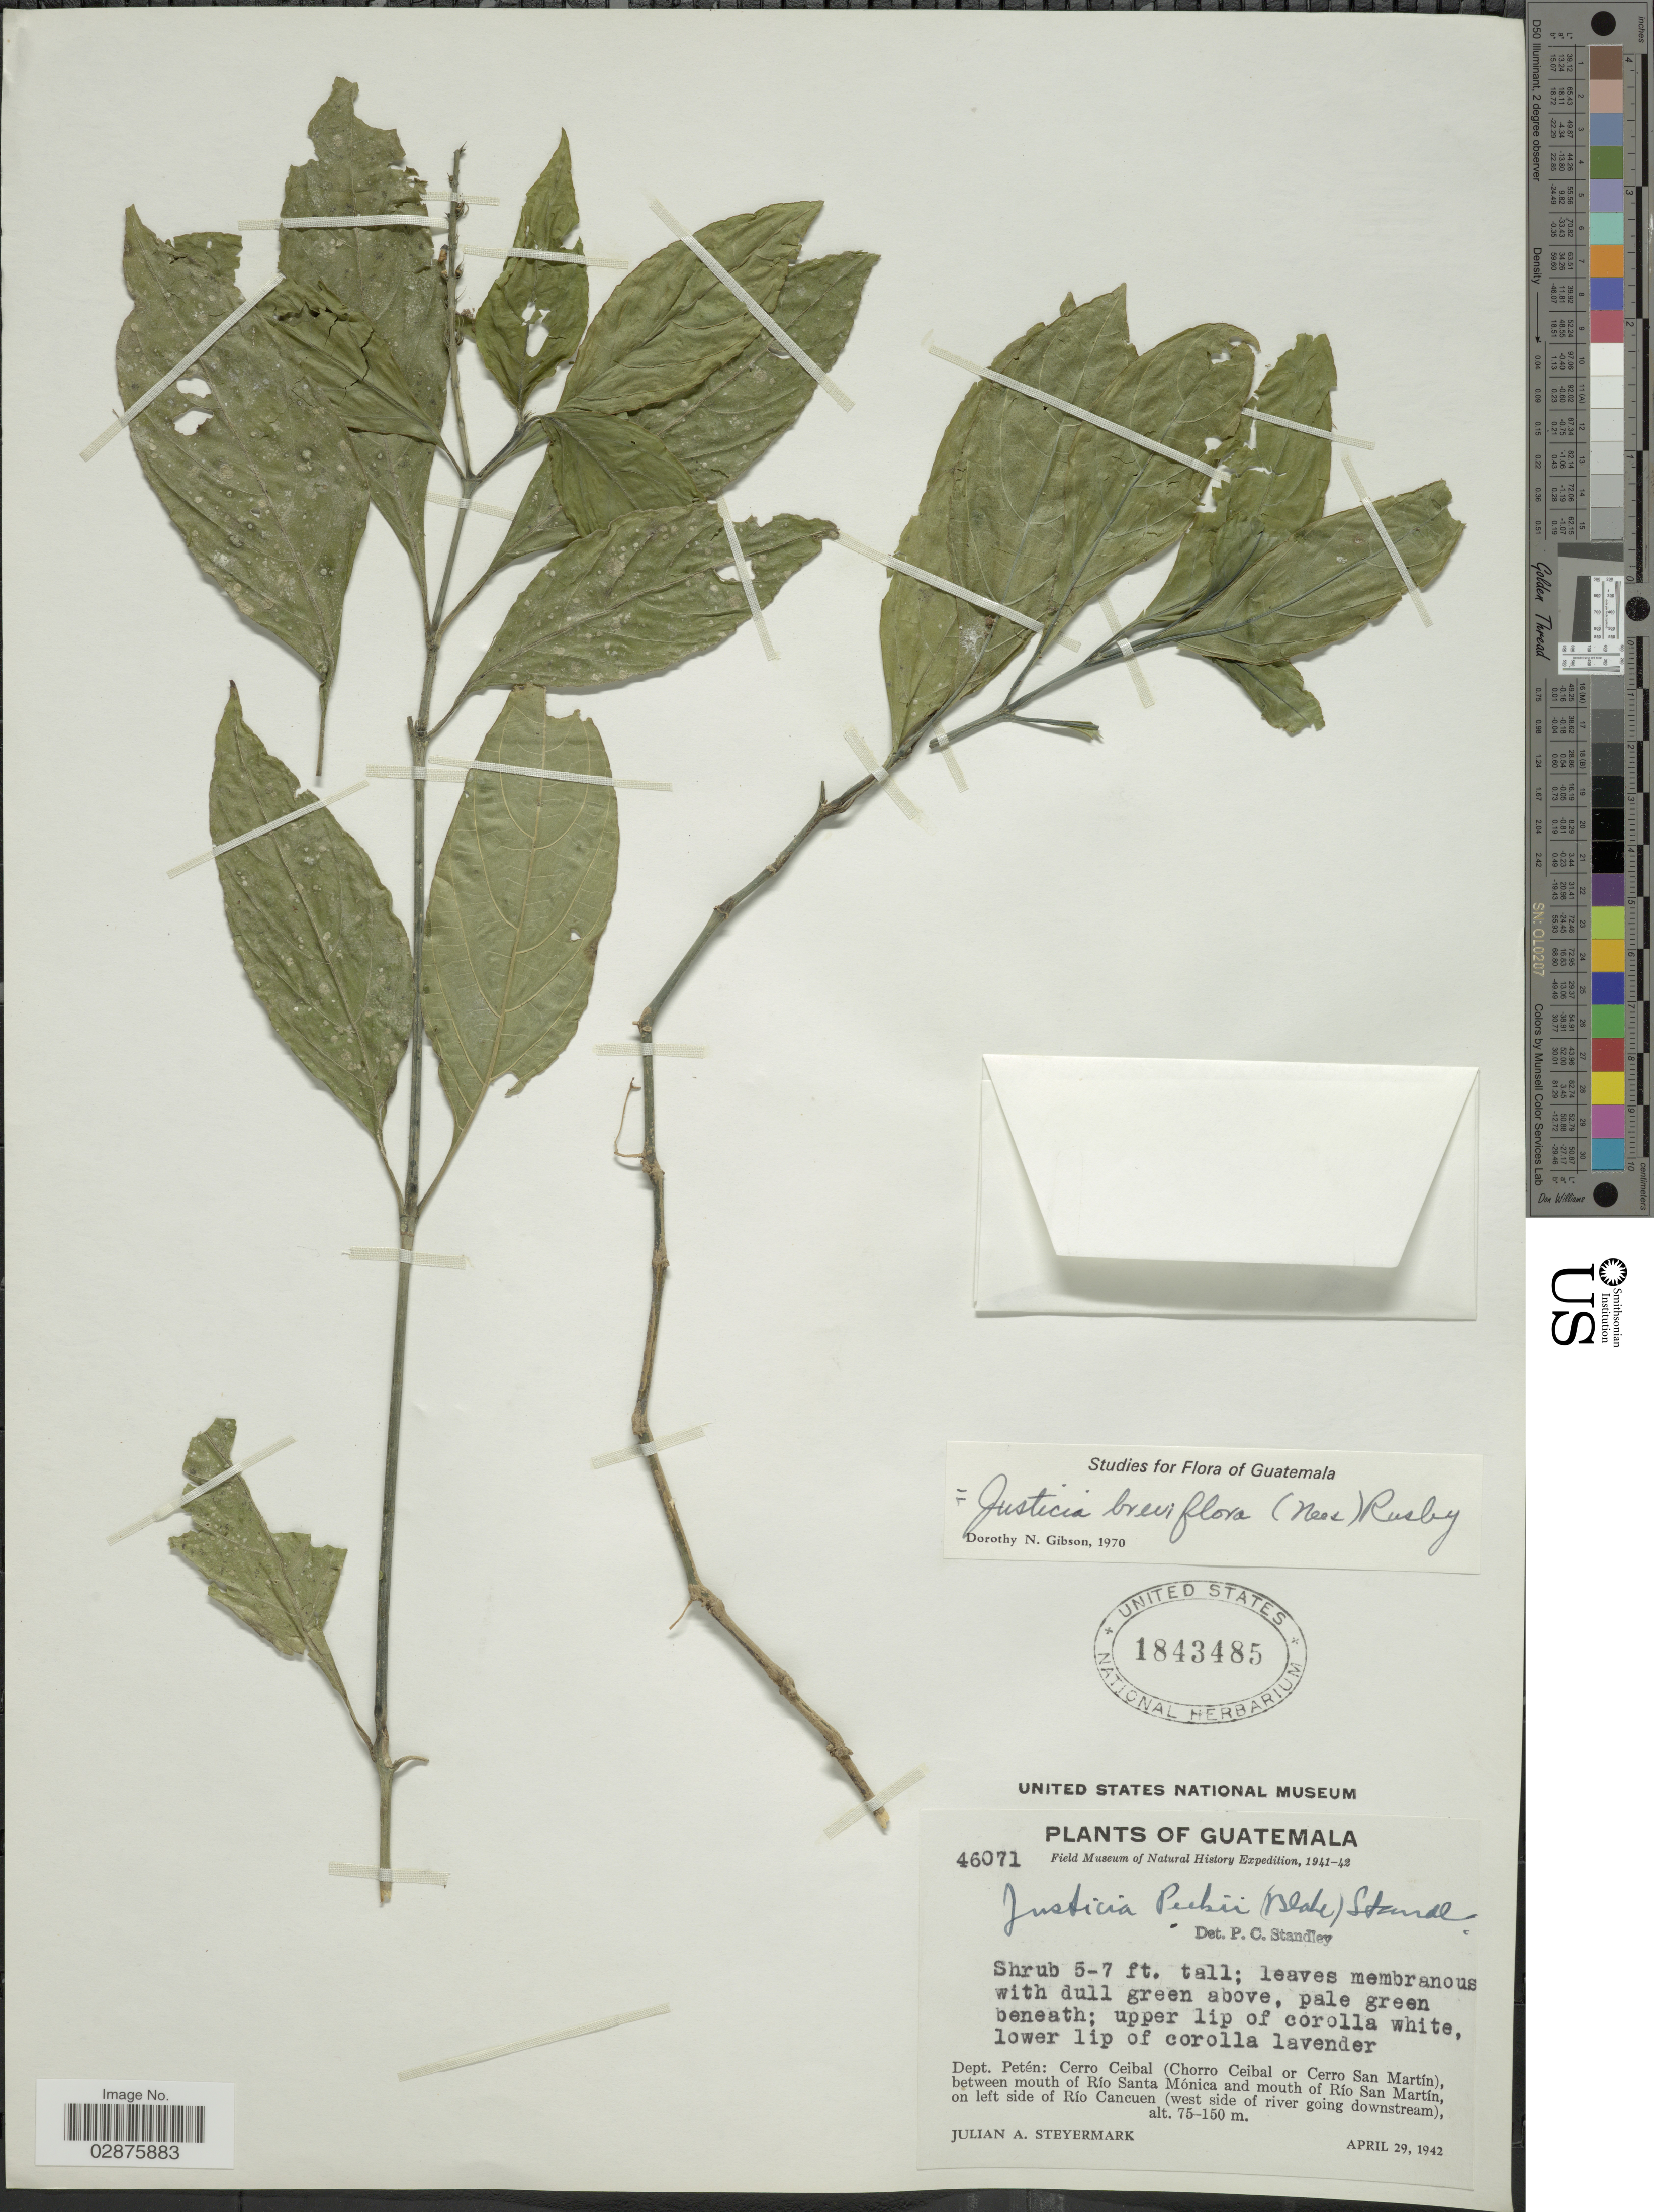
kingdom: Plantae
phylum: Tracheophyta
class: Magnoliopsida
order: Lamiales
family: Acanthaceae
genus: Justicia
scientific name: Justicia breviflora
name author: (Nees) Rusby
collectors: J. Steyermark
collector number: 46071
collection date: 1942-04-29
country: Guatemala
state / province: El Petén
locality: Dept. Petén, Cerro Ceibal (Chorro Ceibal or Cerro San Martín), between mouth of Río Santa Mónica and mouth of Río San Martín, on left side of Río Cacuen (west side of river going downstream).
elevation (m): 75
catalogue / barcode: US 1843485